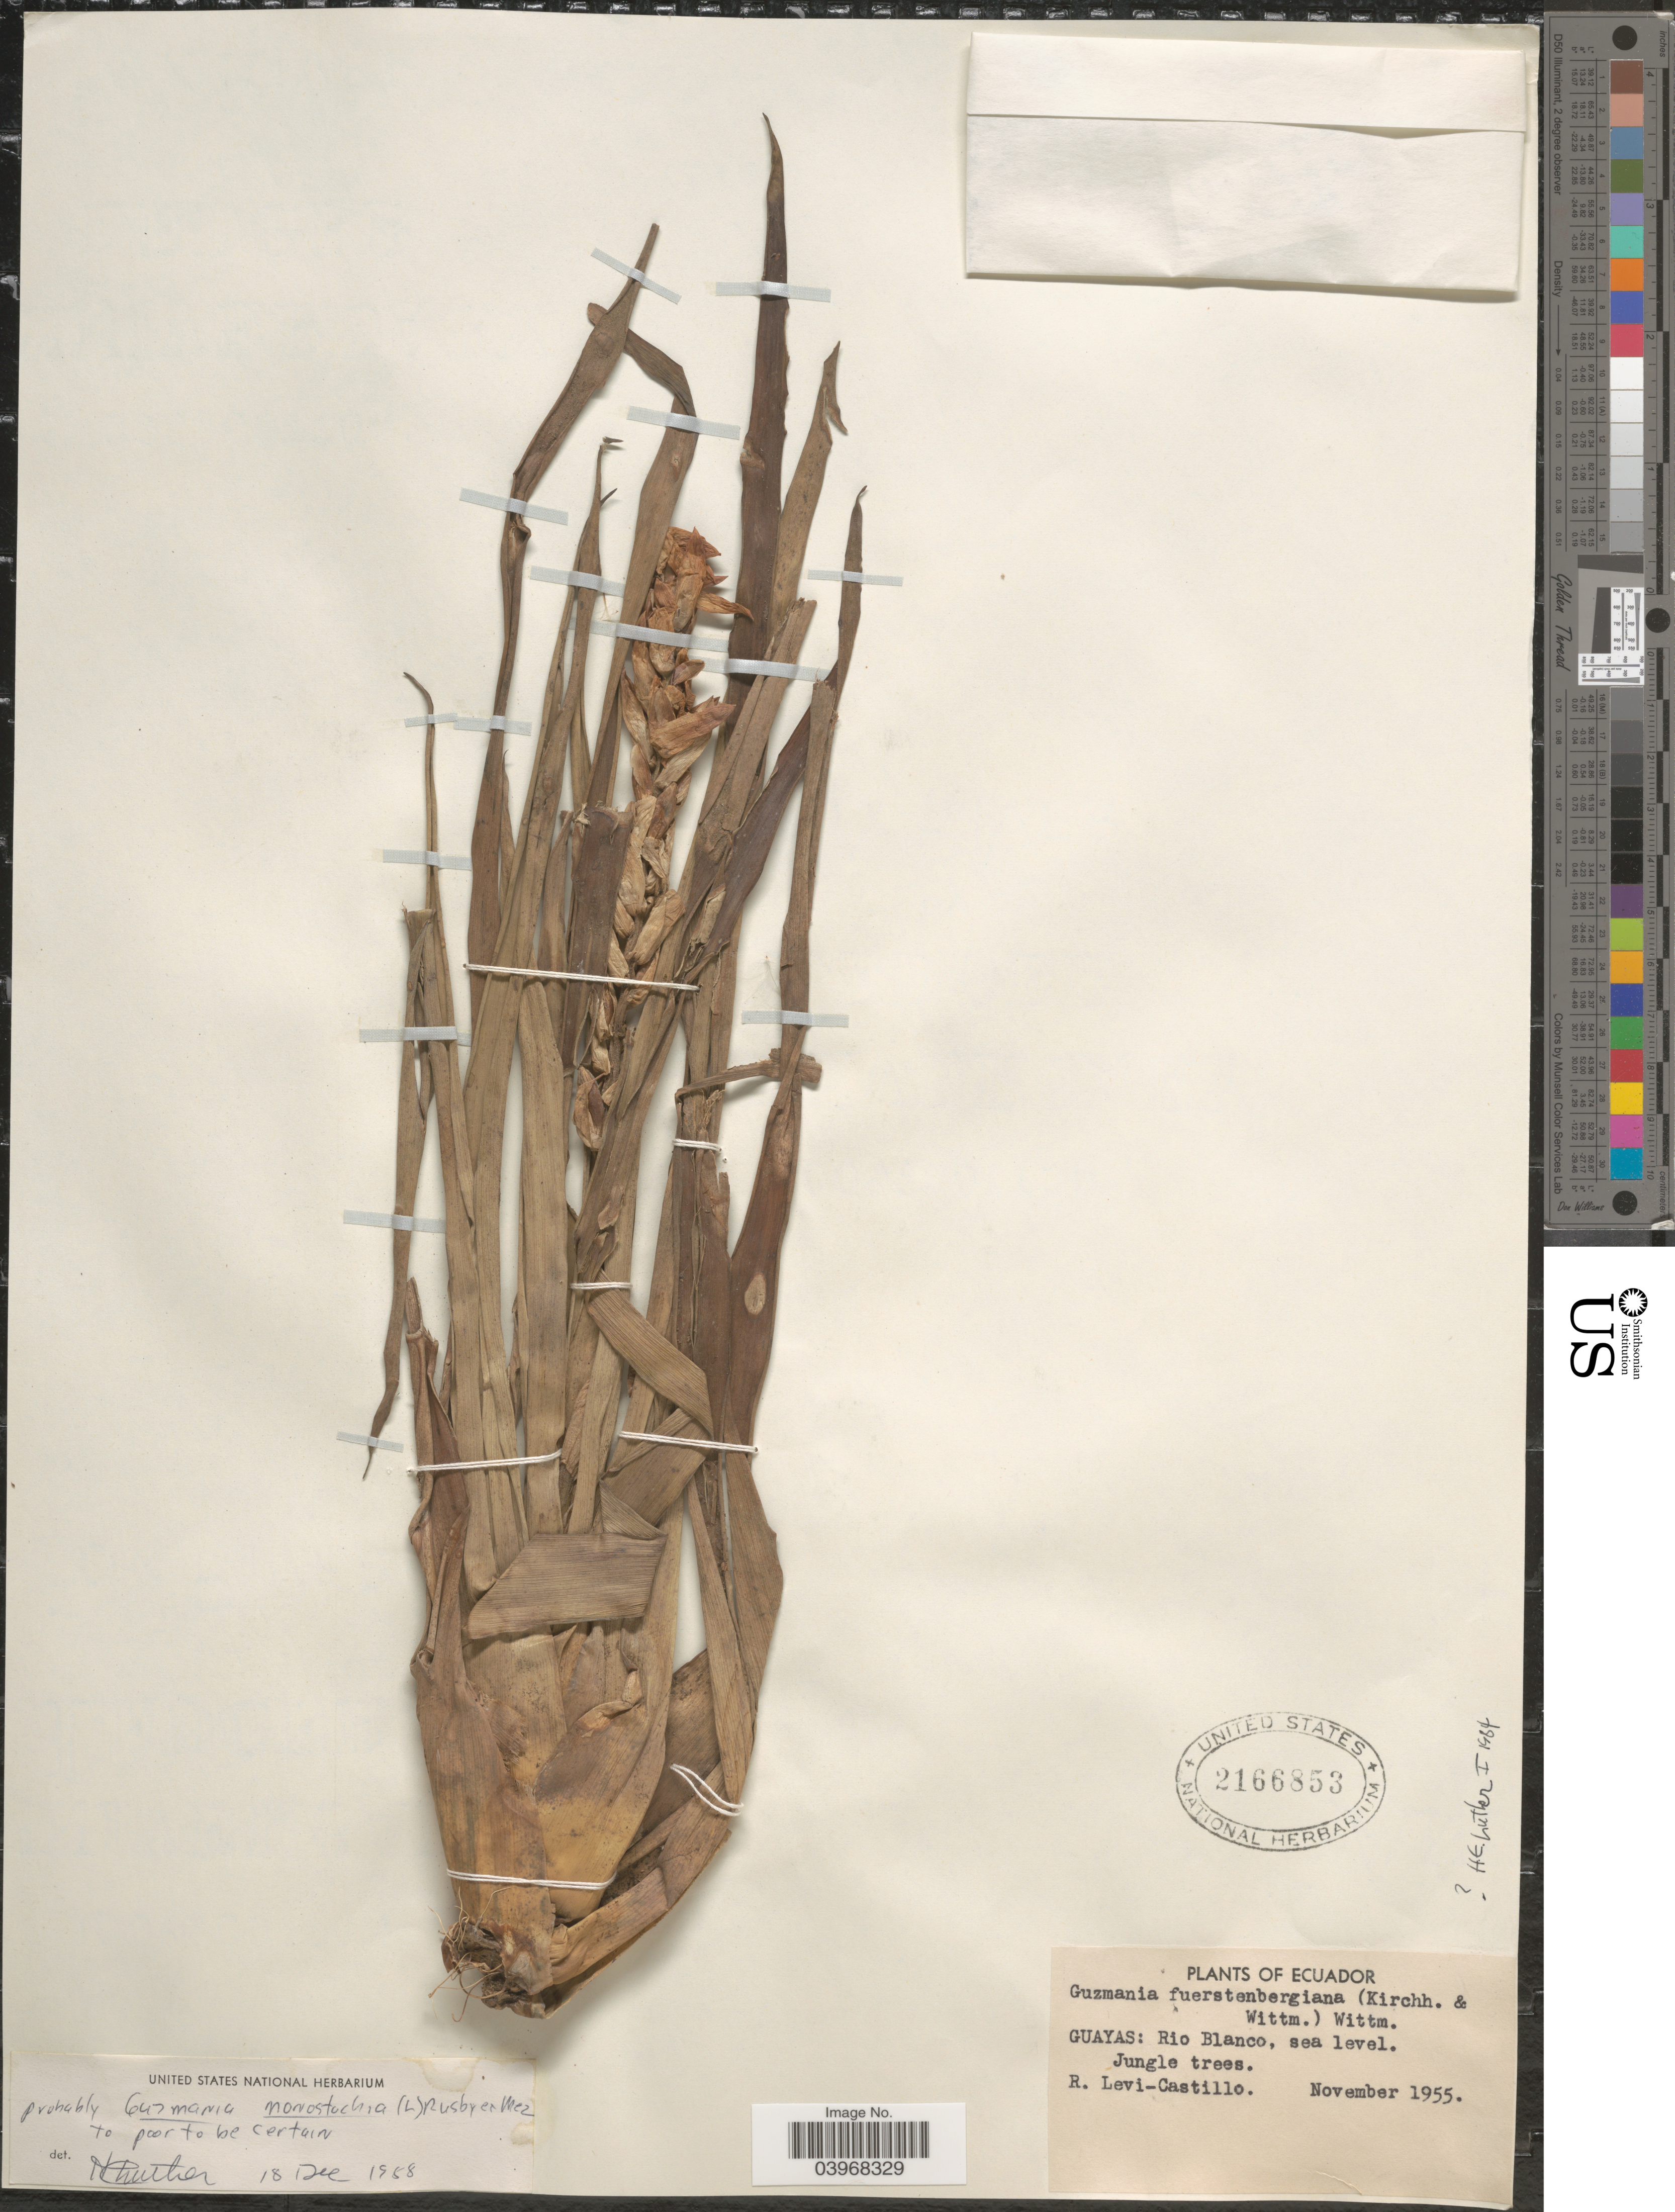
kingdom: Plantae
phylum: Tracheophyta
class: Liliopsida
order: Poales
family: Bromeliaceae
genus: Guzmania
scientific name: Guzmania fuerstenbergiana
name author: Wittm.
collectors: R. Levi-Castillo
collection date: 1955-11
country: Ecuador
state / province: Guayas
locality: Rio Blanco.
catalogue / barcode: US 2166853